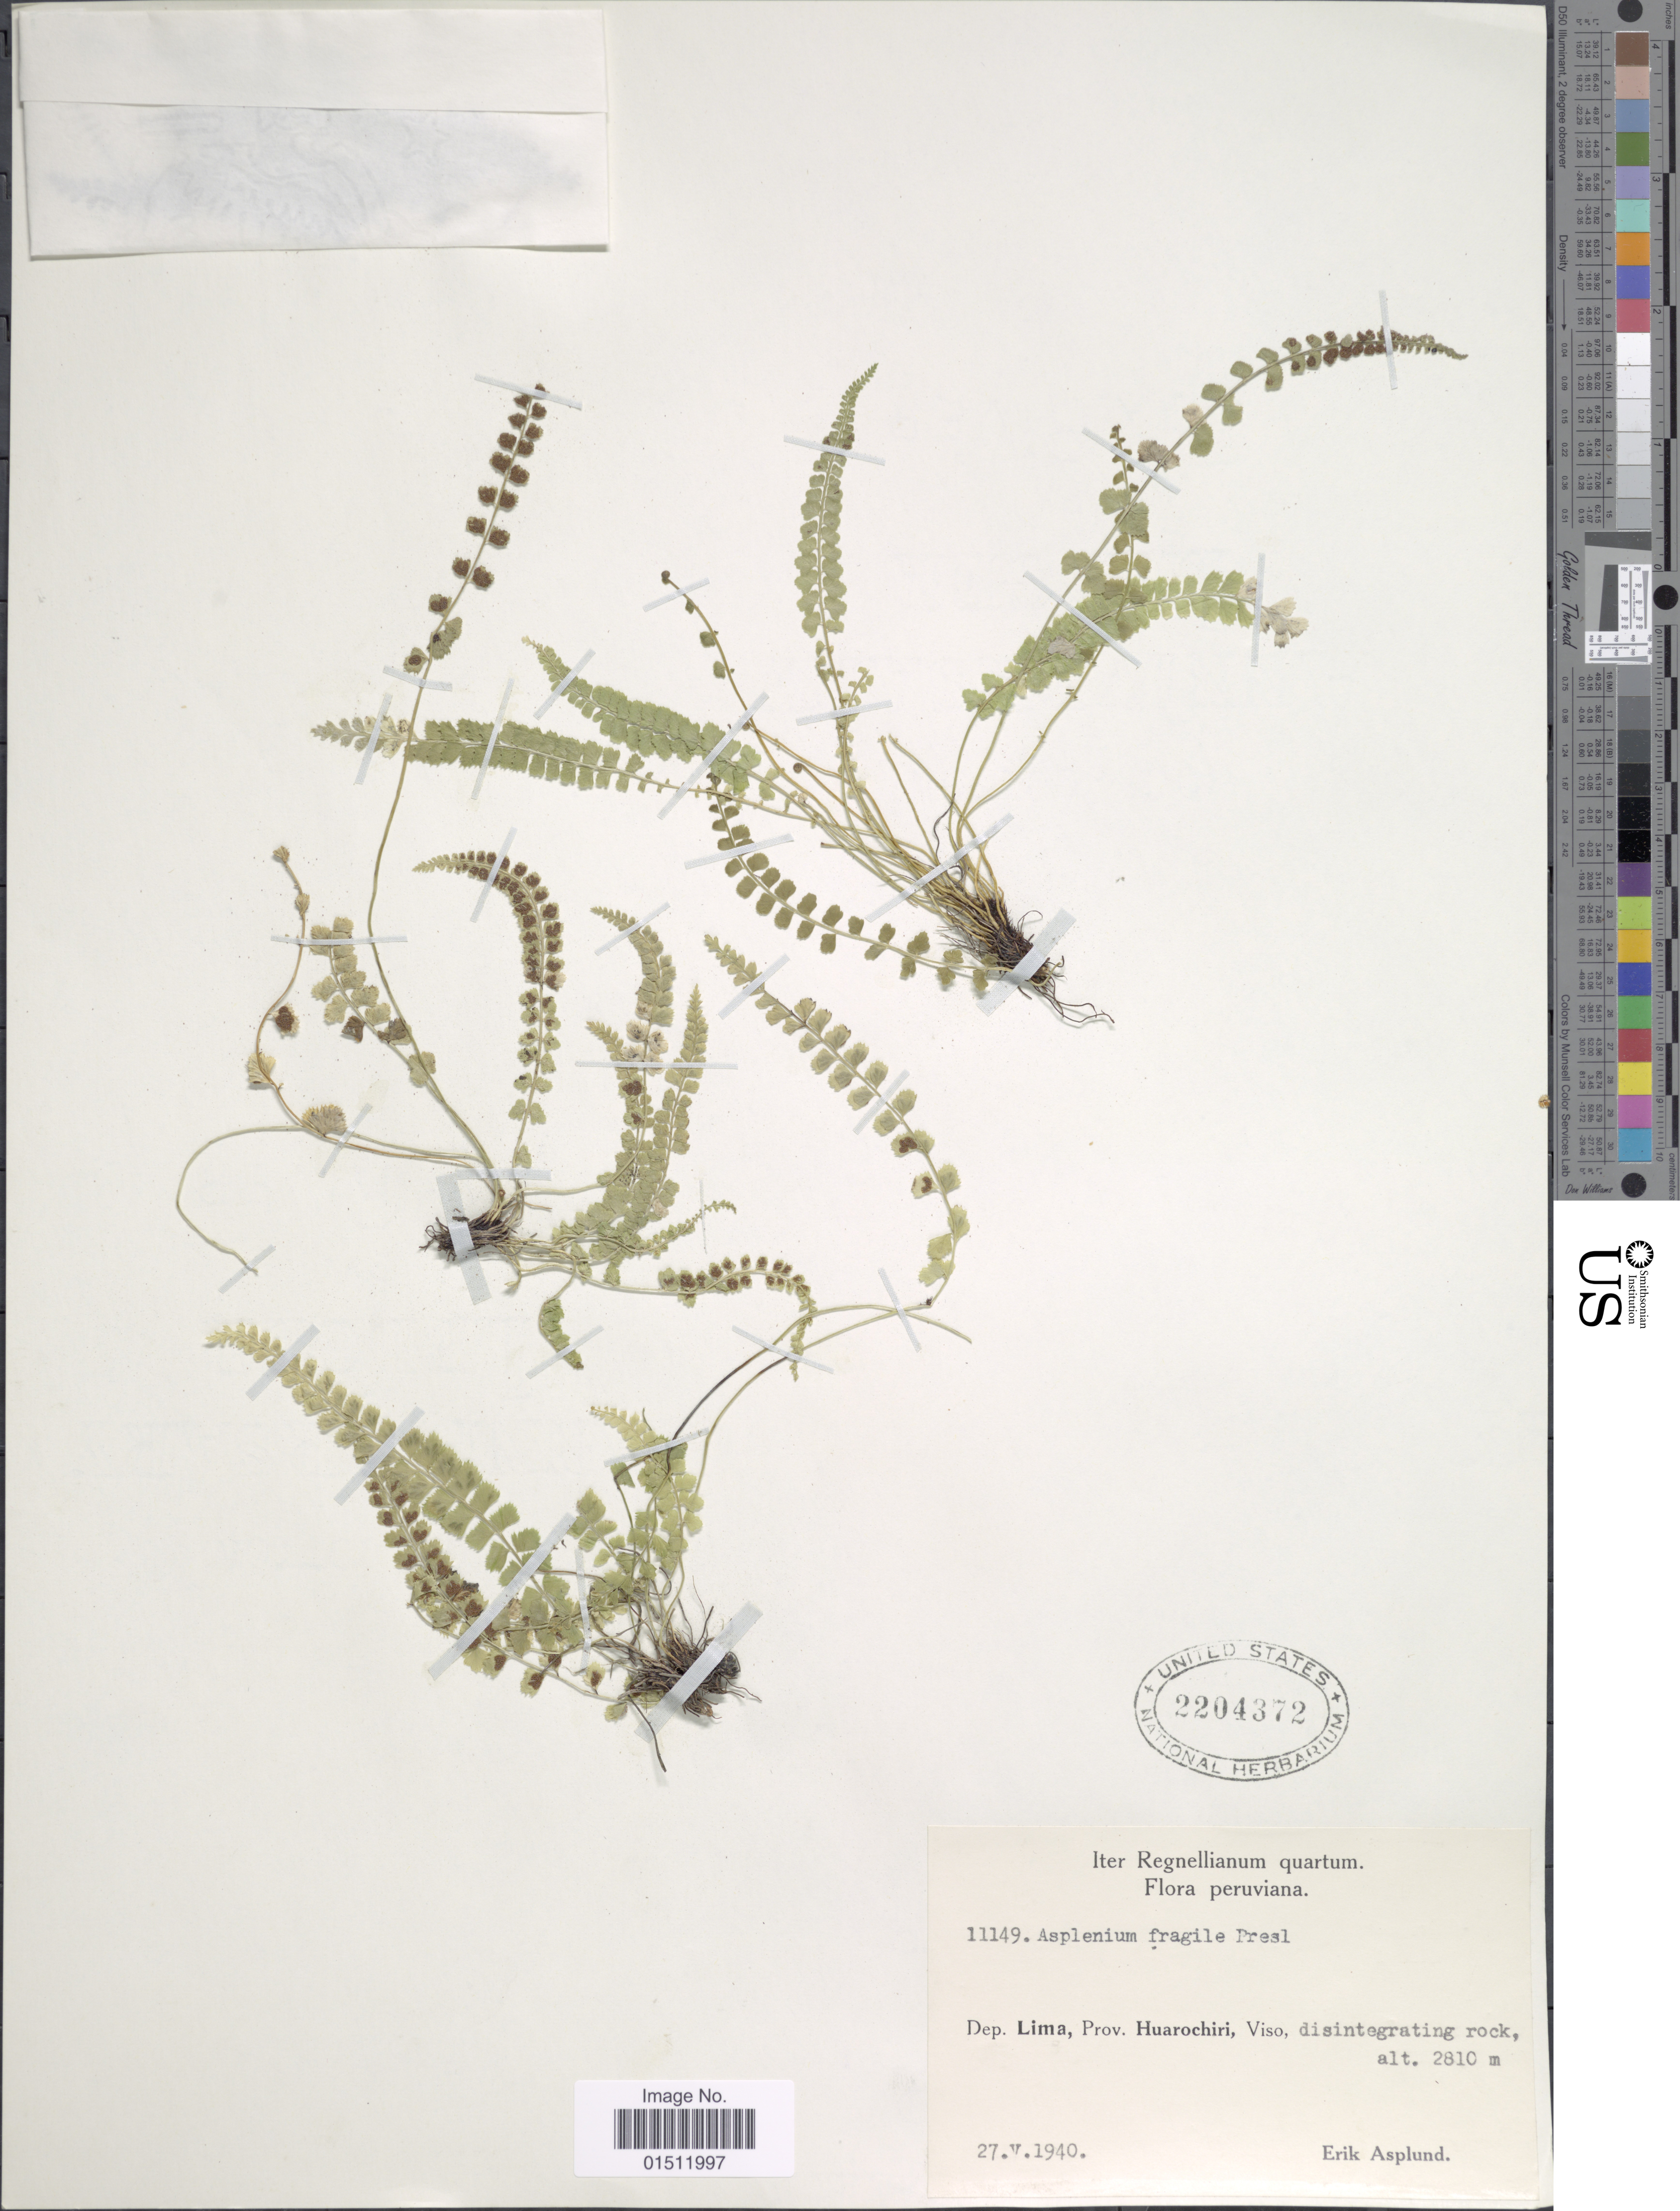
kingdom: Plantae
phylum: Tracheophyta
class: Polypodiopsida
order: Polypodiales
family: Aspleniaceae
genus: Asplenium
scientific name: Asplenium peruvianum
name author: Desv.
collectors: E. Asplund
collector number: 11149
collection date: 1940-05-27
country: Peru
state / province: Lima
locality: Dep. Lima, Prov Huarochiri, Visco.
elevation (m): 2810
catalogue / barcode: US 2204372